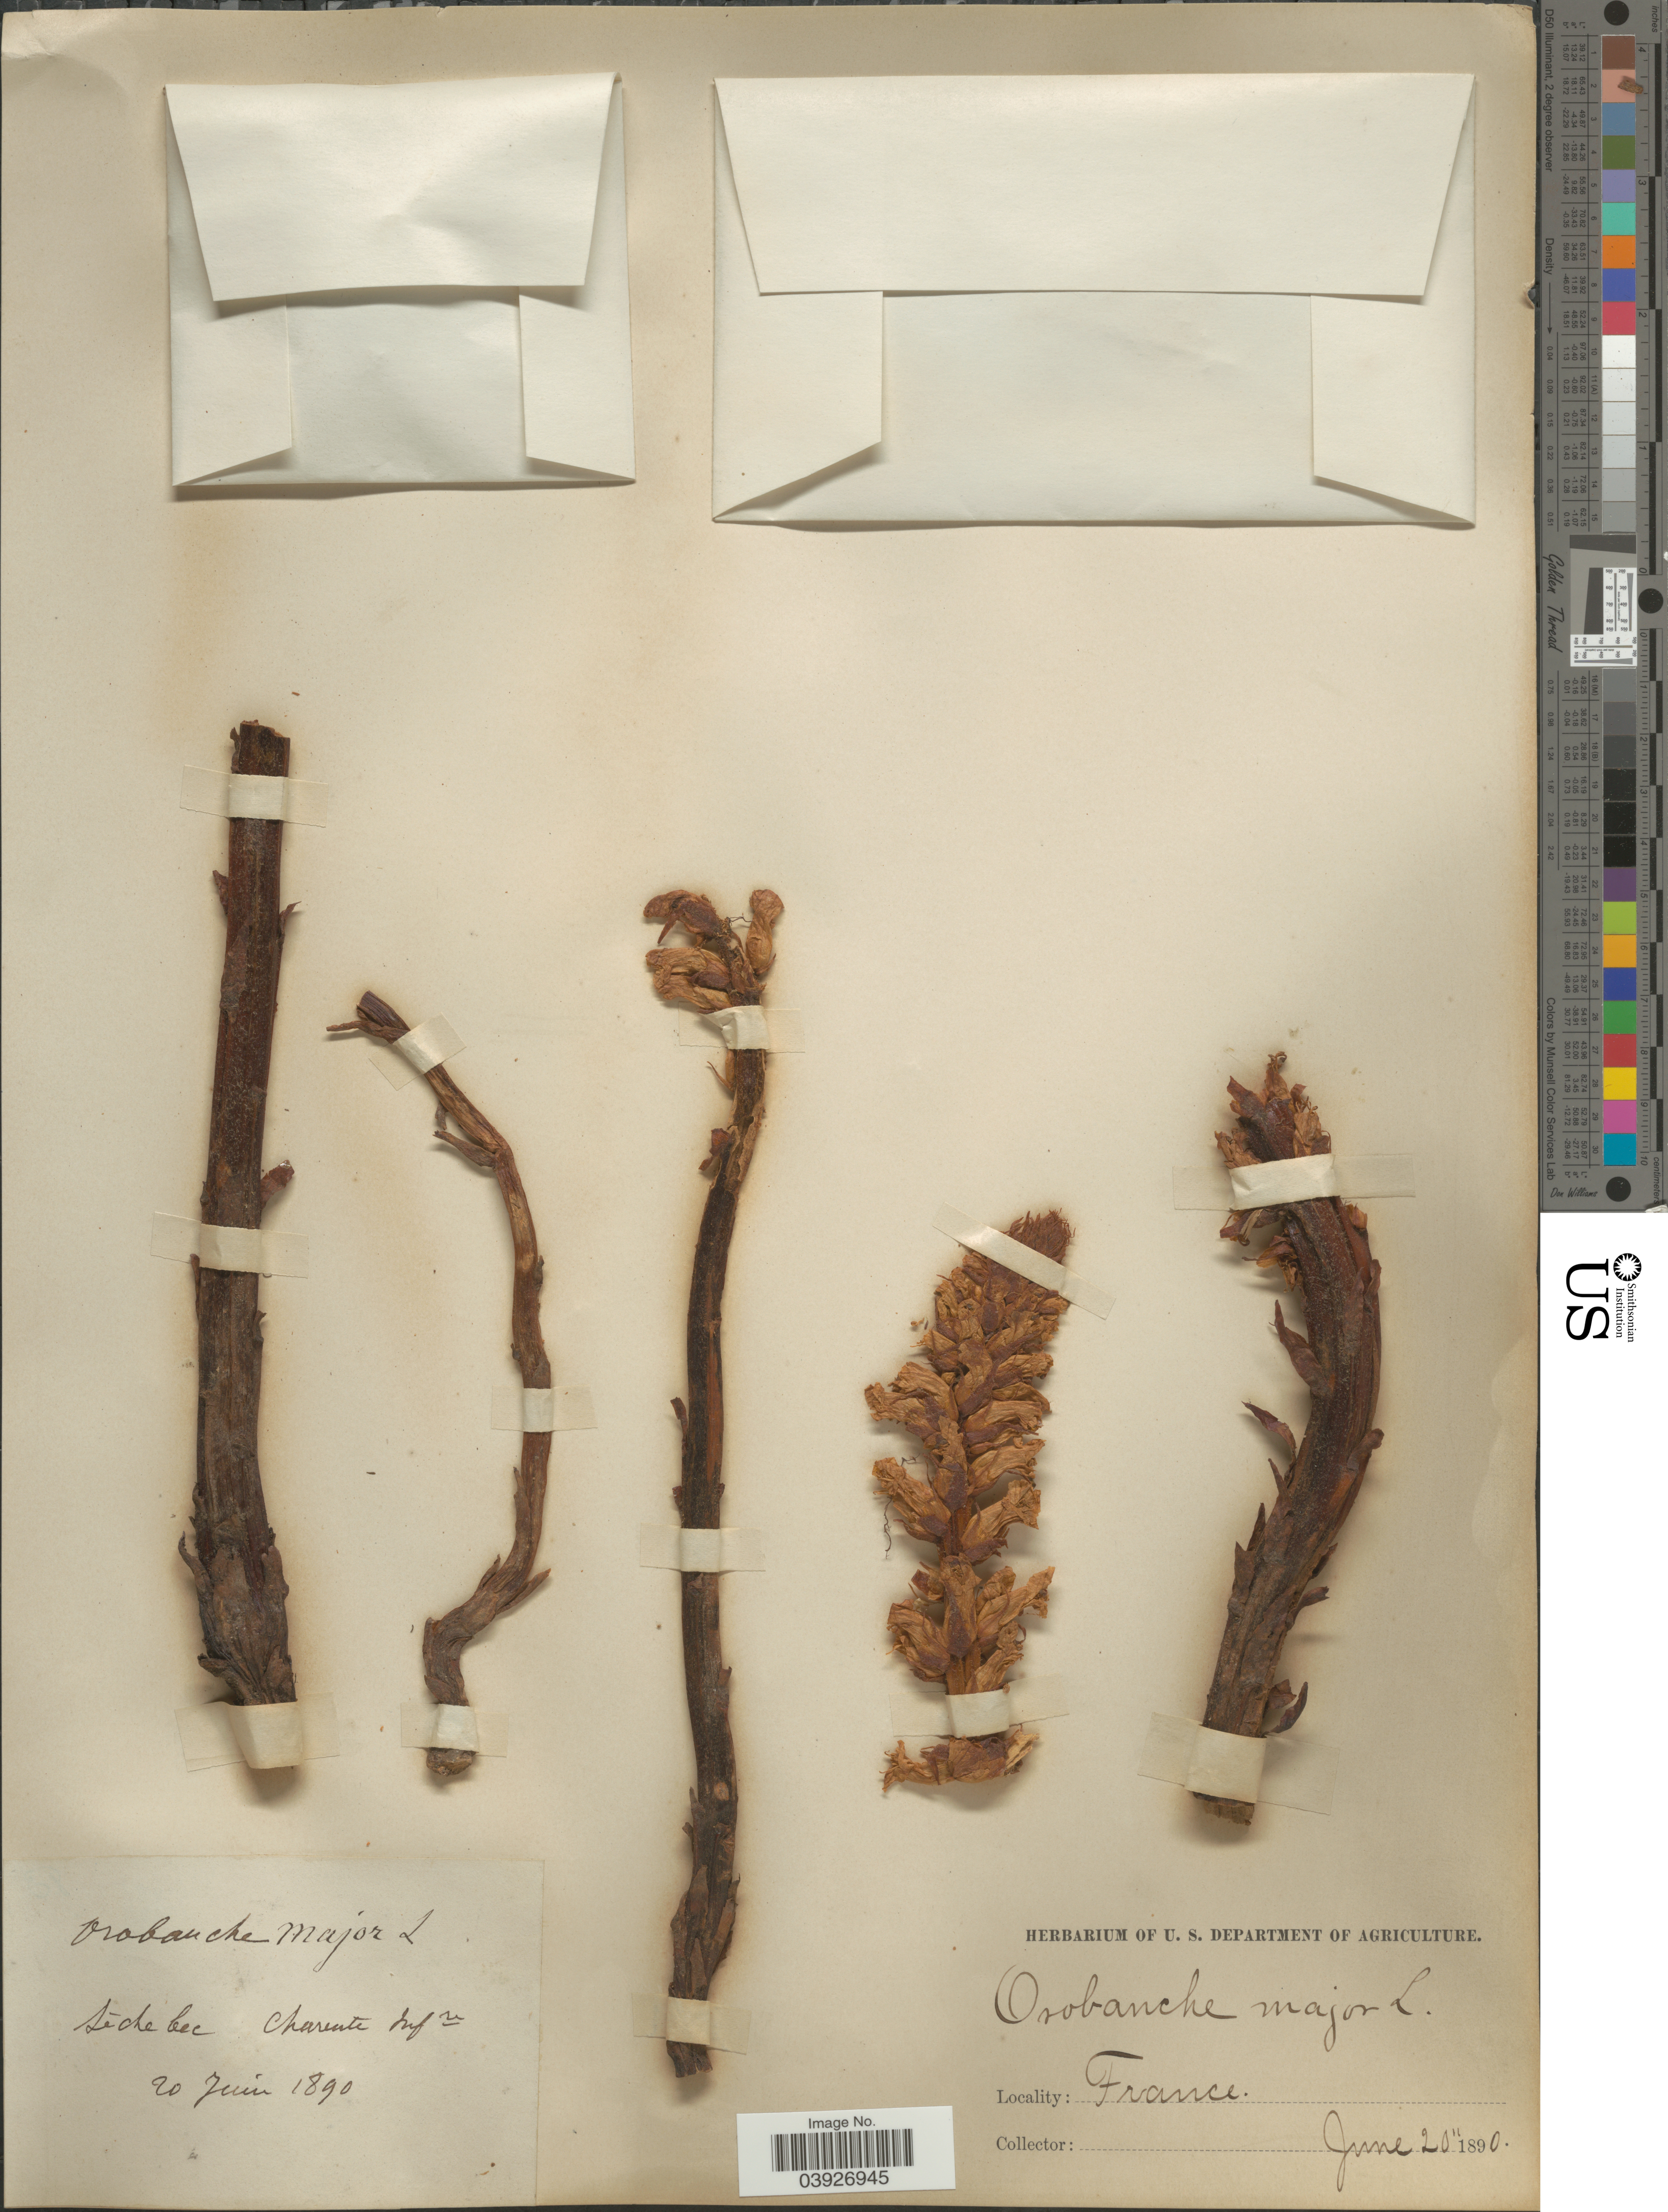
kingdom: Plantae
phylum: Tracheophyta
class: Magnoliopsida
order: Lamiales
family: Orobanchaceae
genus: Orobanche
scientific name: Orobanche major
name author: L.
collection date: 1890-06-20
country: France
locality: Sidebec. Charente.